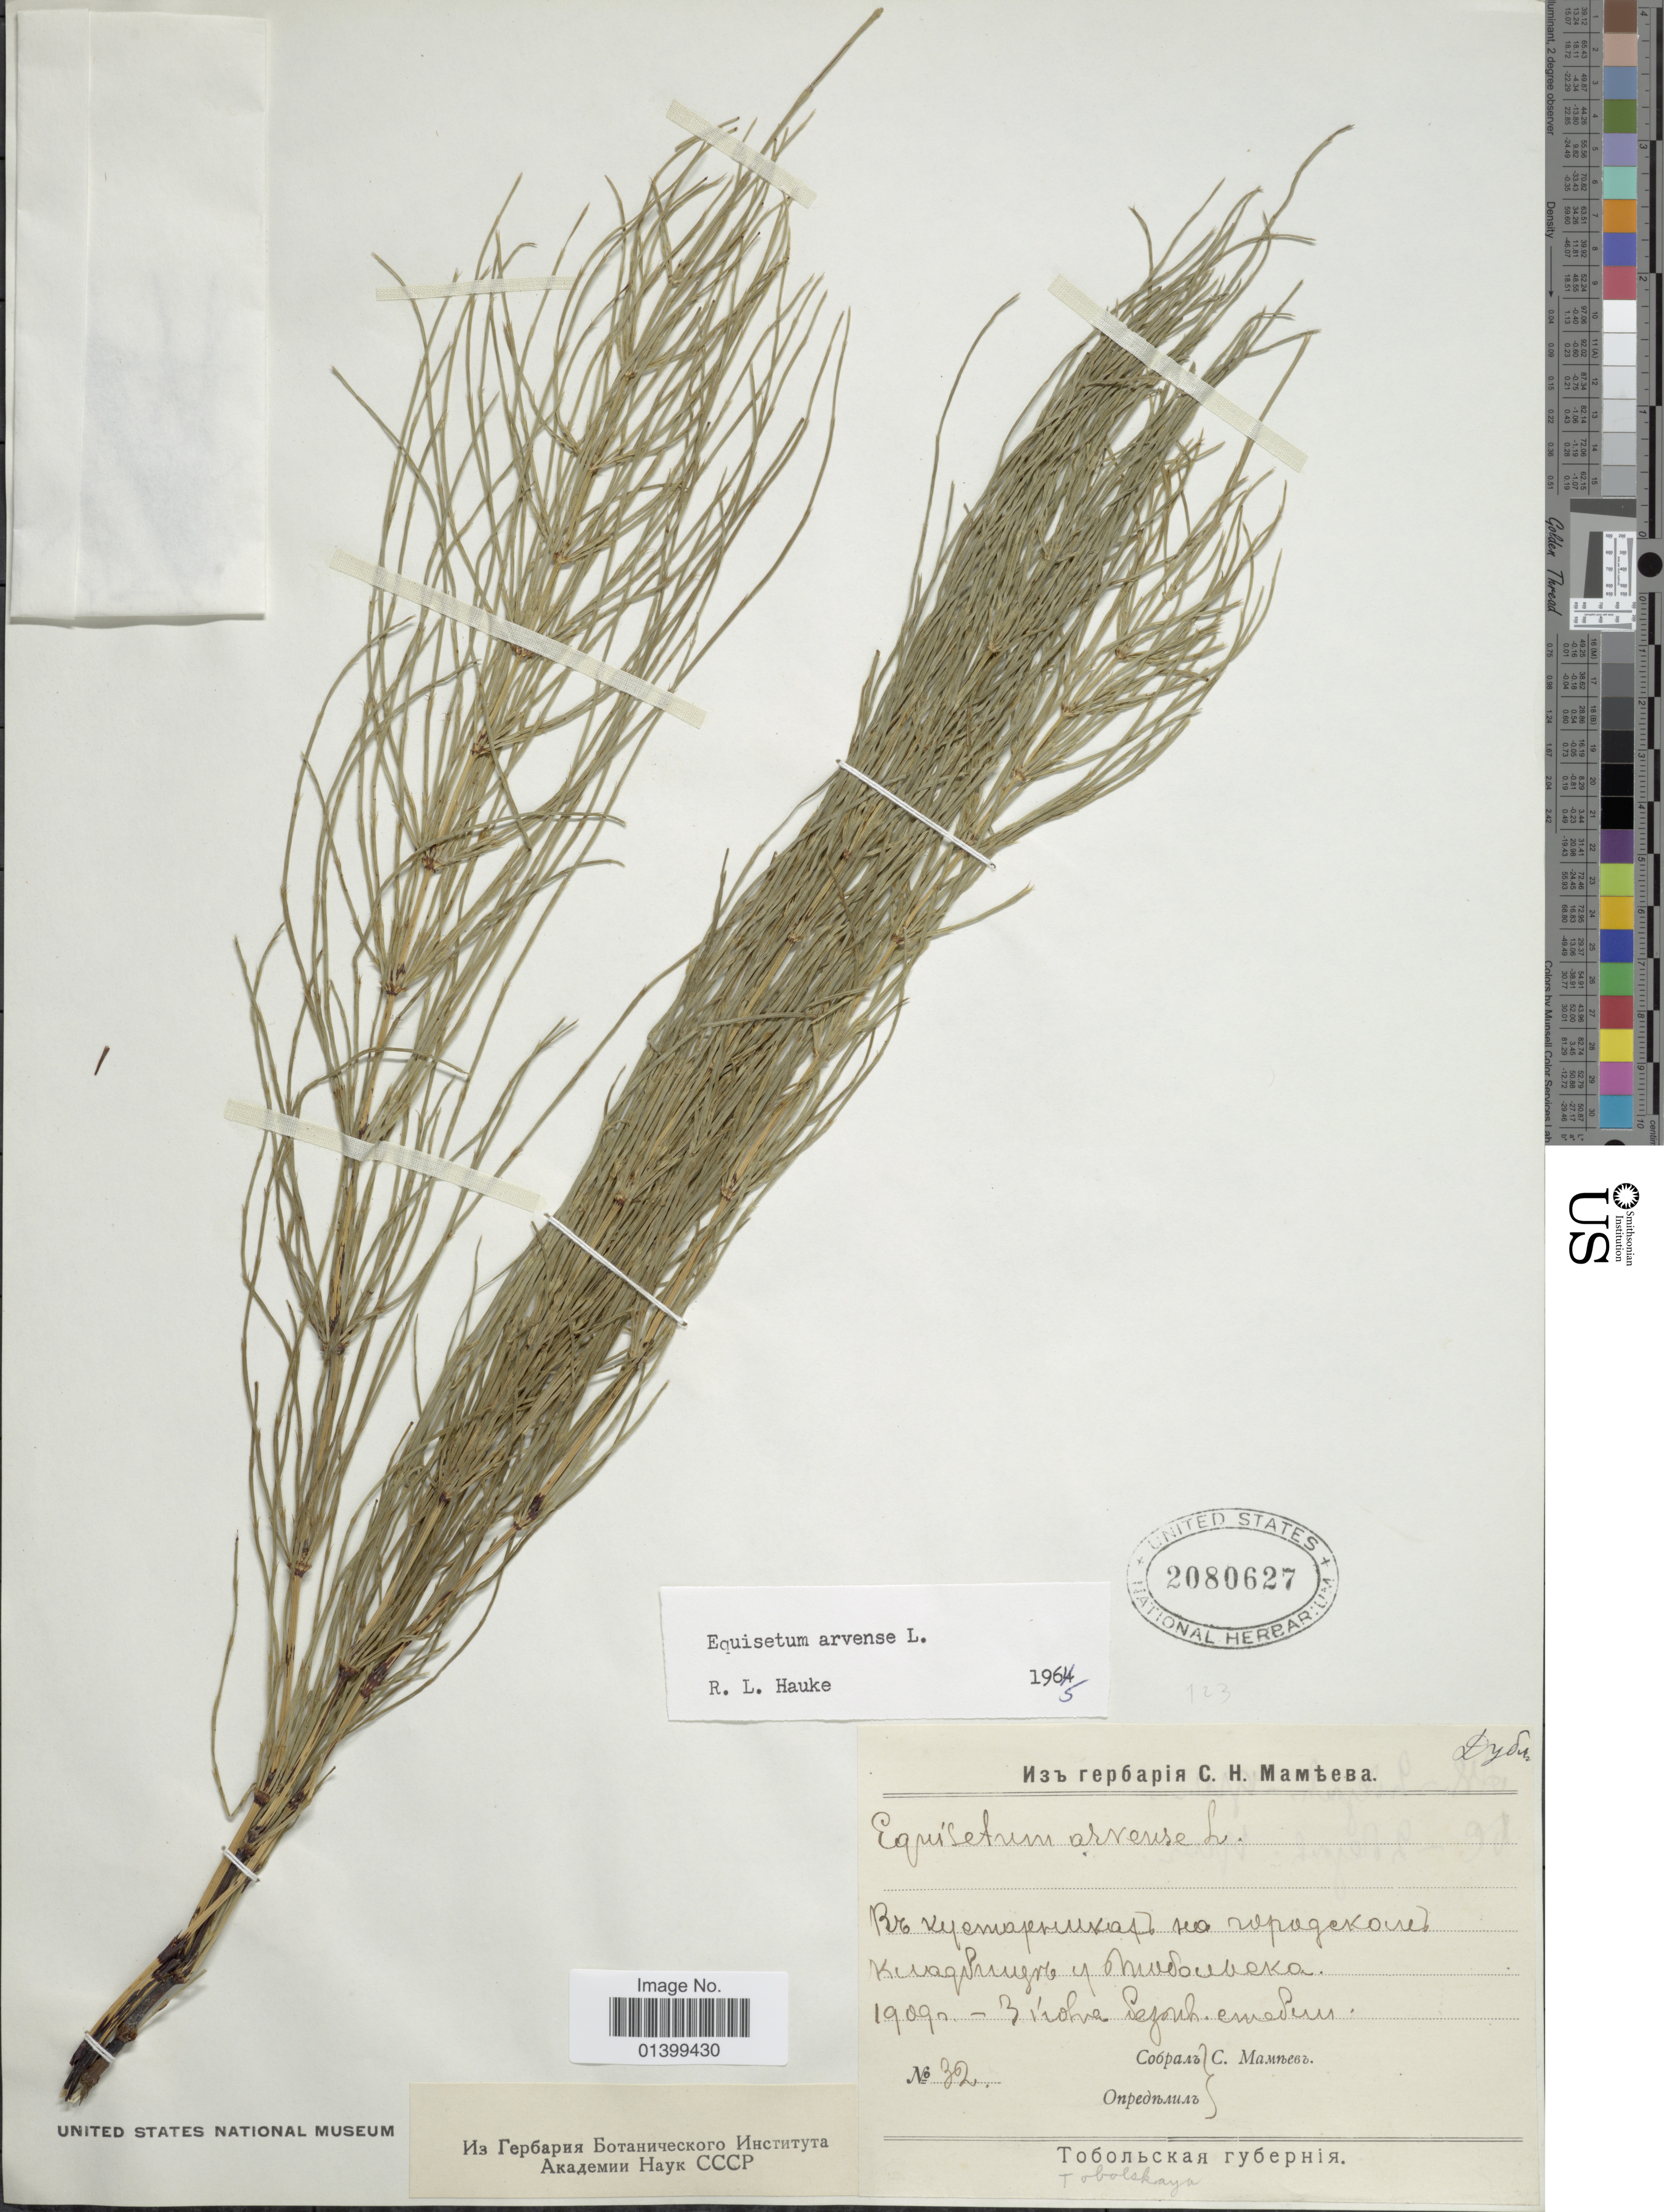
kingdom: Plantae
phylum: Tracheophyta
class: Polypodiopsida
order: Equisetales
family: Equisetaceae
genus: Equisetum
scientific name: Equisetum arvense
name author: L.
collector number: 32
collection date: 1909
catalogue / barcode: US 2080627